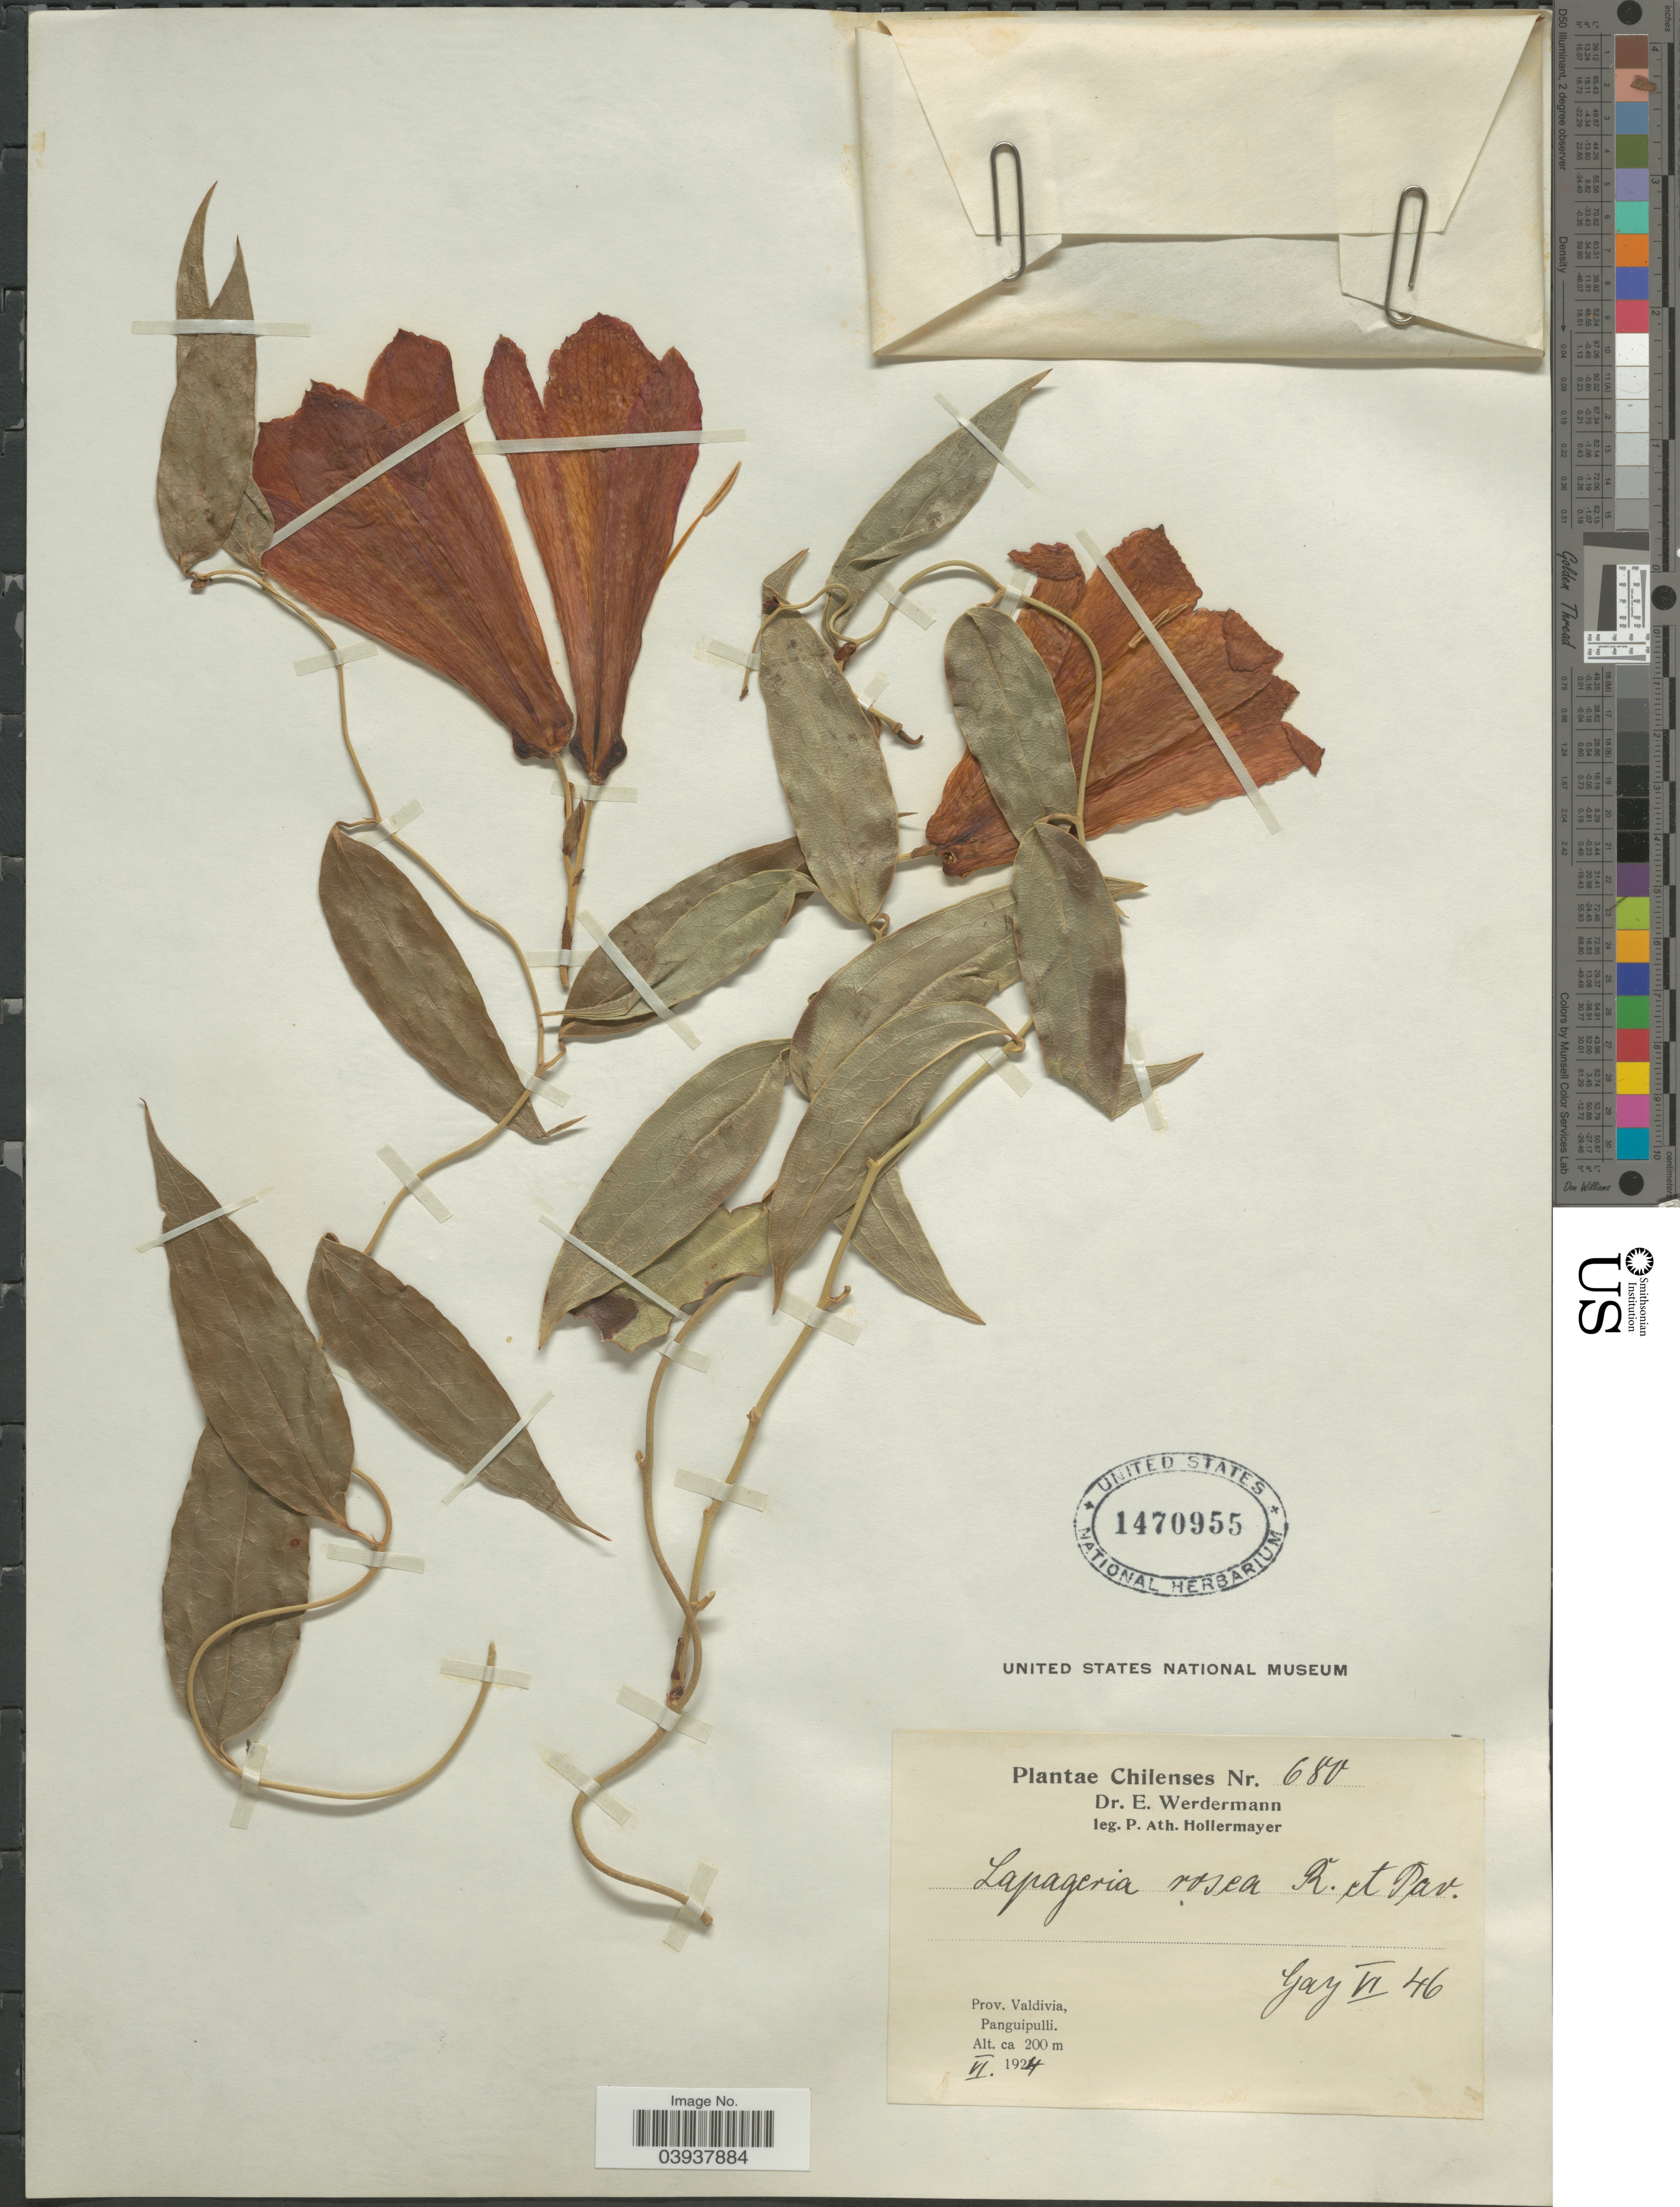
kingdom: Plantae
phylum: Tracheophyta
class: Liliopsida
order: Liliales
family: Philesiaceae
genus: Lapageria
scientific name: Lapageria rosea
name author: Ruiz & Pav.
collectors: P. Hollermayer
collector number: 680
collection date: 1924-06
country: Chile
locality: Prov. Valdivia, Panguipulli.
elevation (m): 200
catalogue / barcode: US 1470955